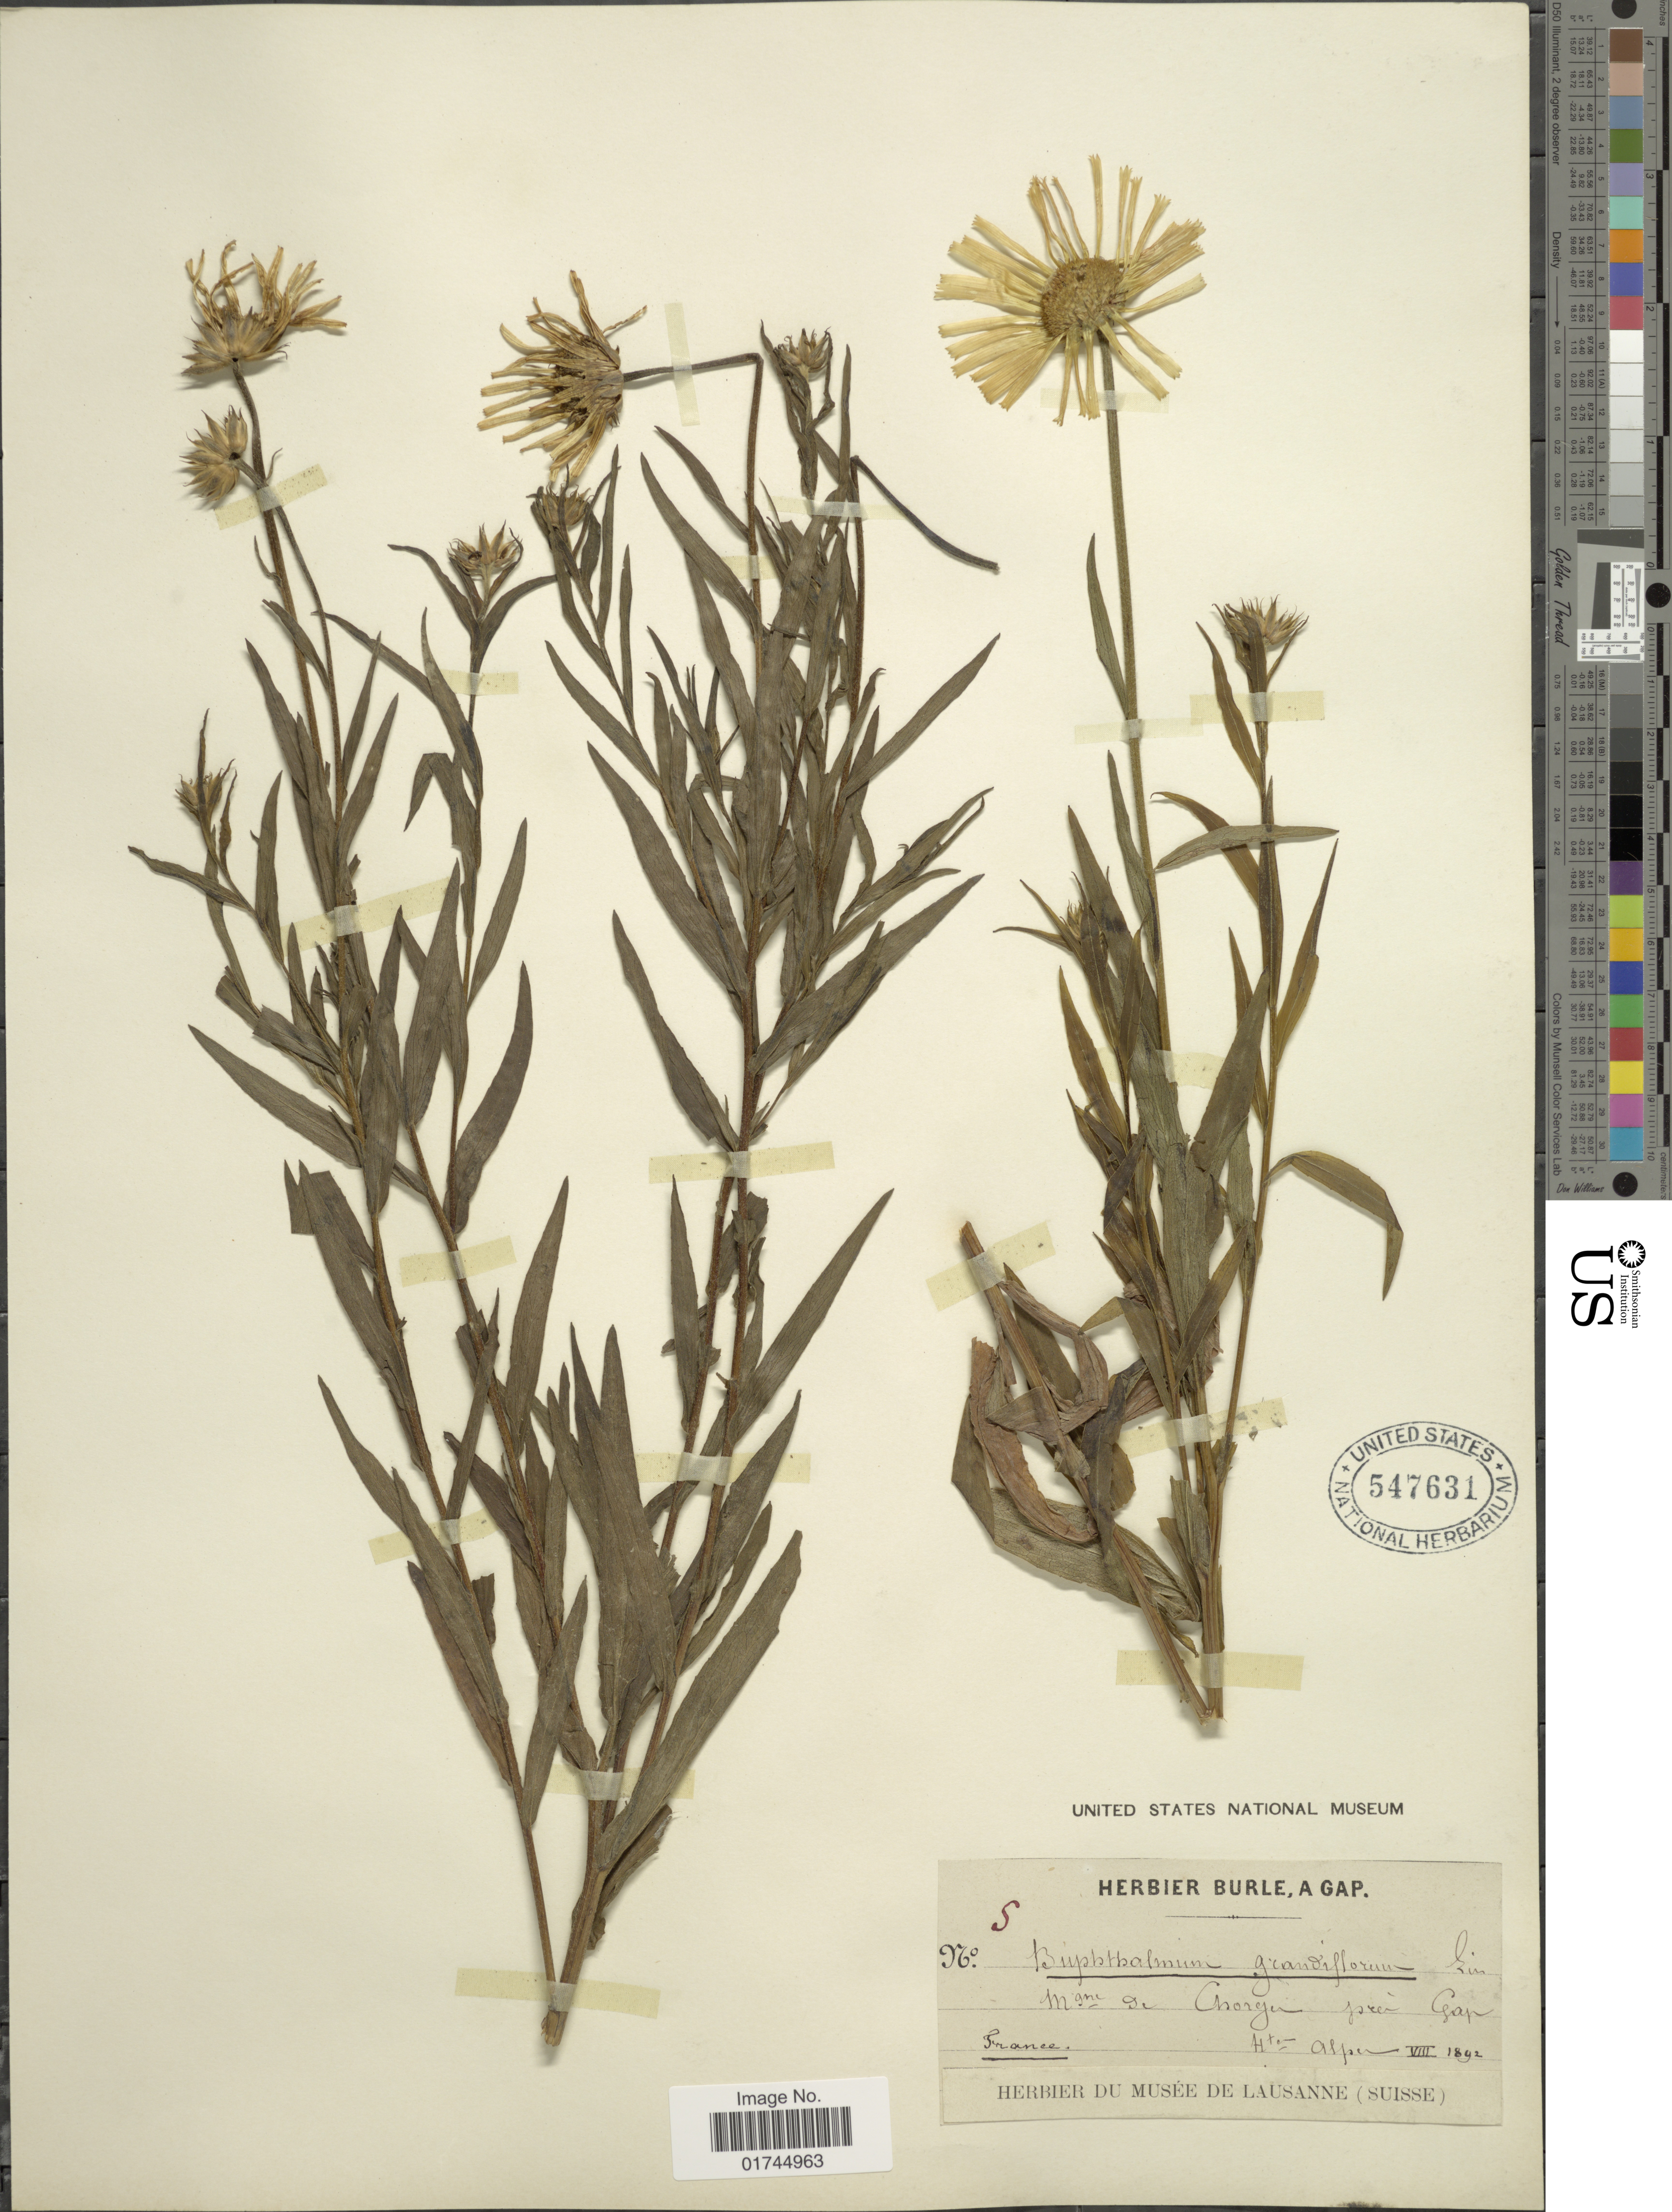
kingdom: Plantae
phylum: Tracheophyta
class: Magnoliopsida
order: Asterales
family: Asteraceae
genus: Buphthalmum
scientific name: Buphthalmum grandiflorum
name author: L.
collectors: ex herb. Burle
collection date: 1892-08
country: France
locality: France, Hte. Alpen.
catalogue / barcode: US 547631